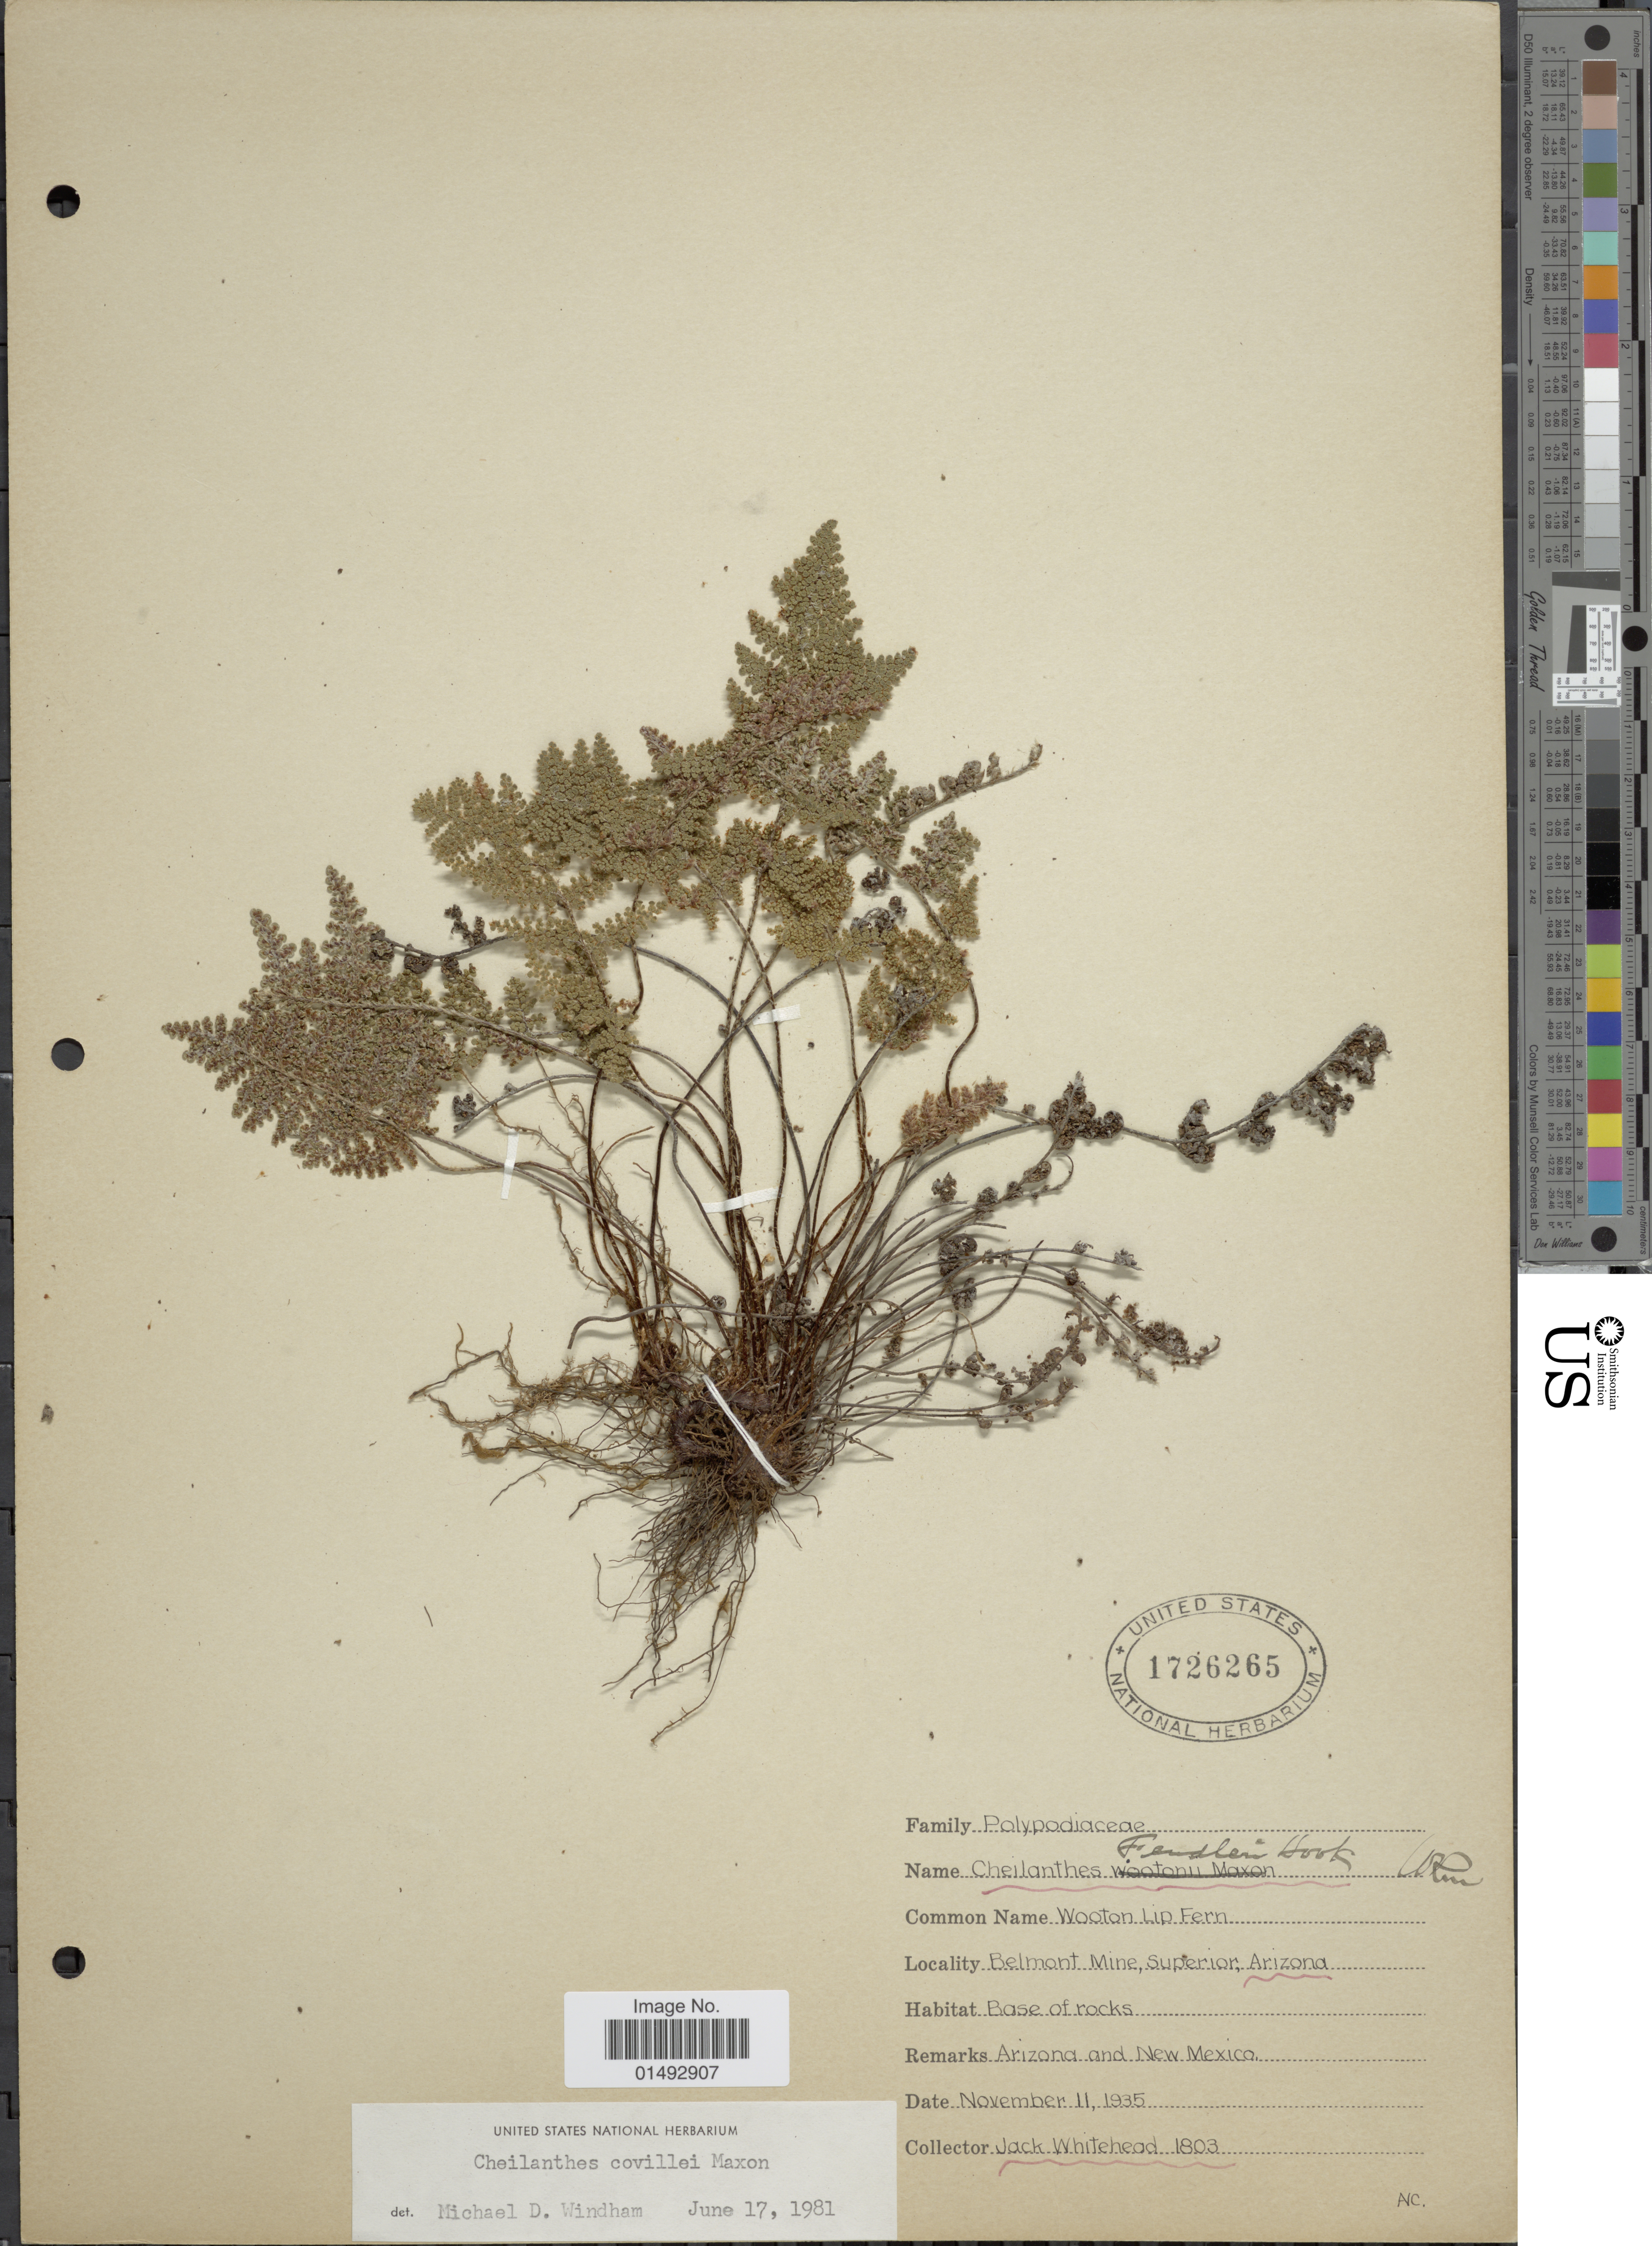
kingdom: Plantae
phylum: Tracheophyta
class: Polypodiopsida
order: Polypodiales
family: Pteridaceae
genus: Myriopteris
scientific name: Myriopteris covillei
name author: (Maxon) Á. Löve & D. Löve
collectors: J. Whitehead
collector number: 1803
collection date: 1935-11-11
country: United States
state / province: Arizona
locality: Belmont Mine, Superior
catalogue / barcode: US 1726265